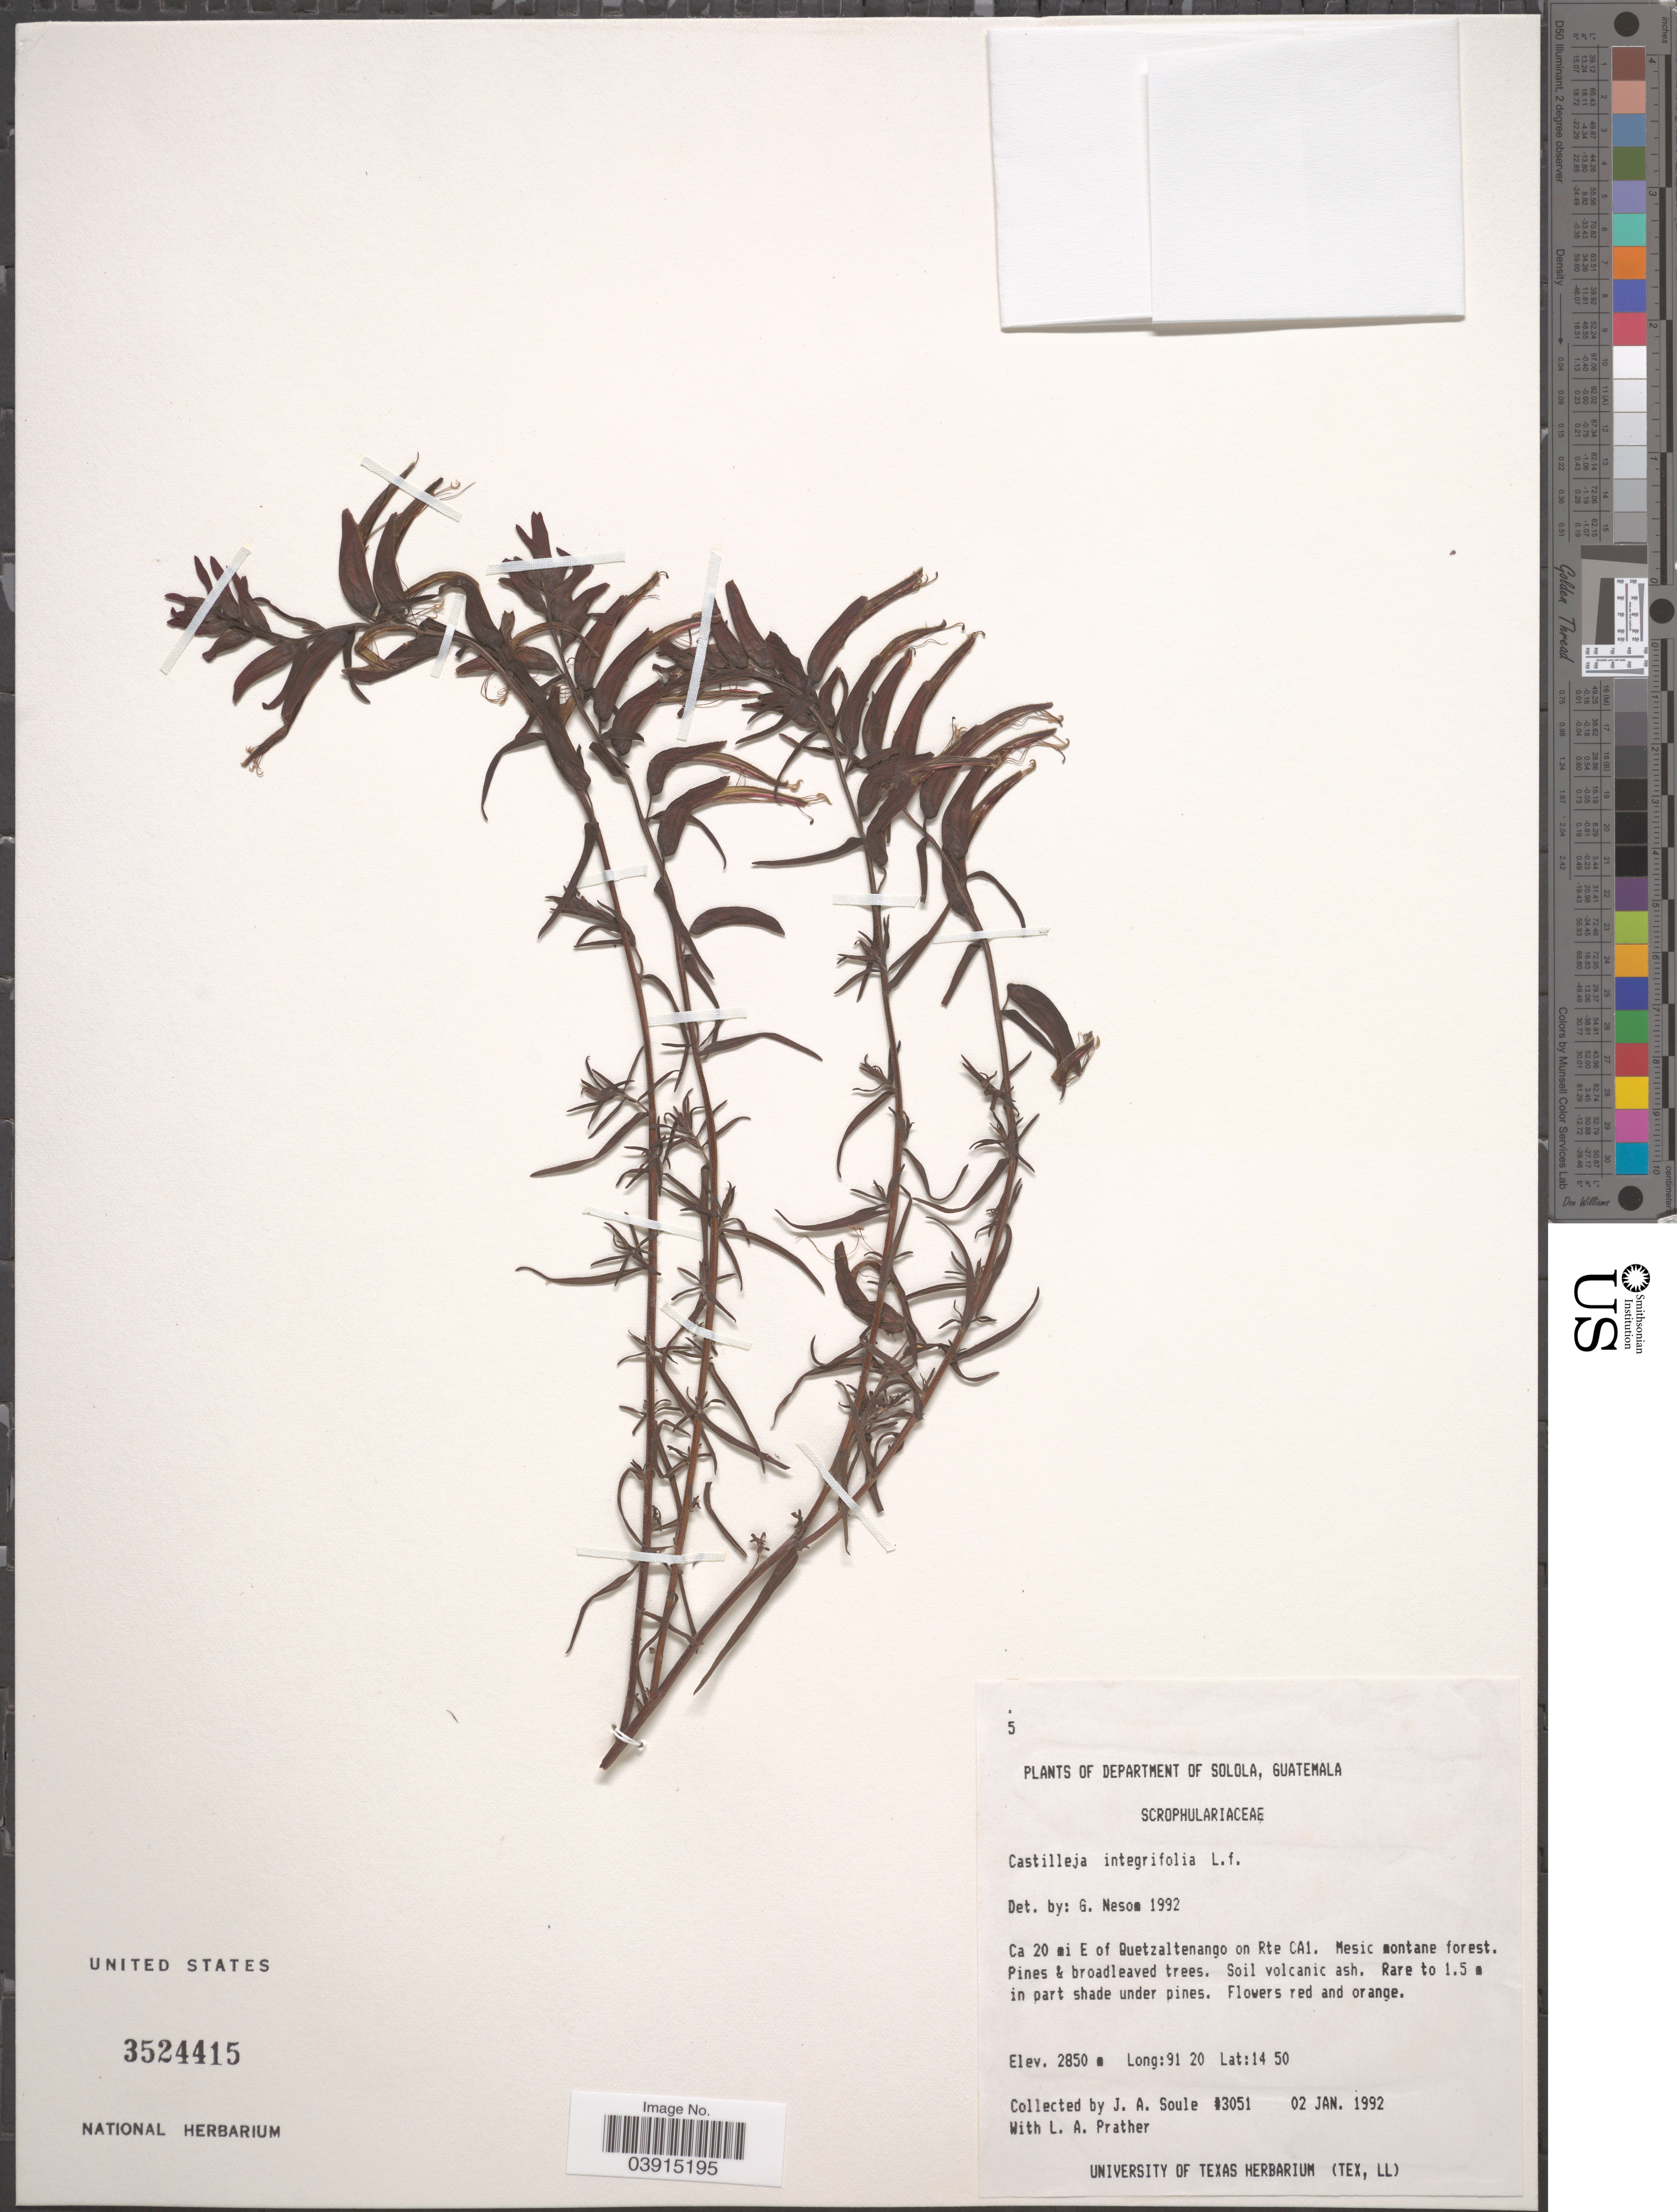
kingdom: Plantae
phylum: Tracheophyta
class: Magnoliopsida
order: Lamiales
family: Orobanchaceae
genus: Castilleja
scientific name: Castilleja integrifolia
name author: L. f.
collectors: J. Soule & L. A. Prather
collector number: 3051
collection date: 1992-01-02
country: Guatemala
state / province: Solola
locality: Department of Solola. Ca 20 mi E of Quetzaltenango on Rte CA1.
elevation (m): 2850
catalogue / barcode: US 3524415